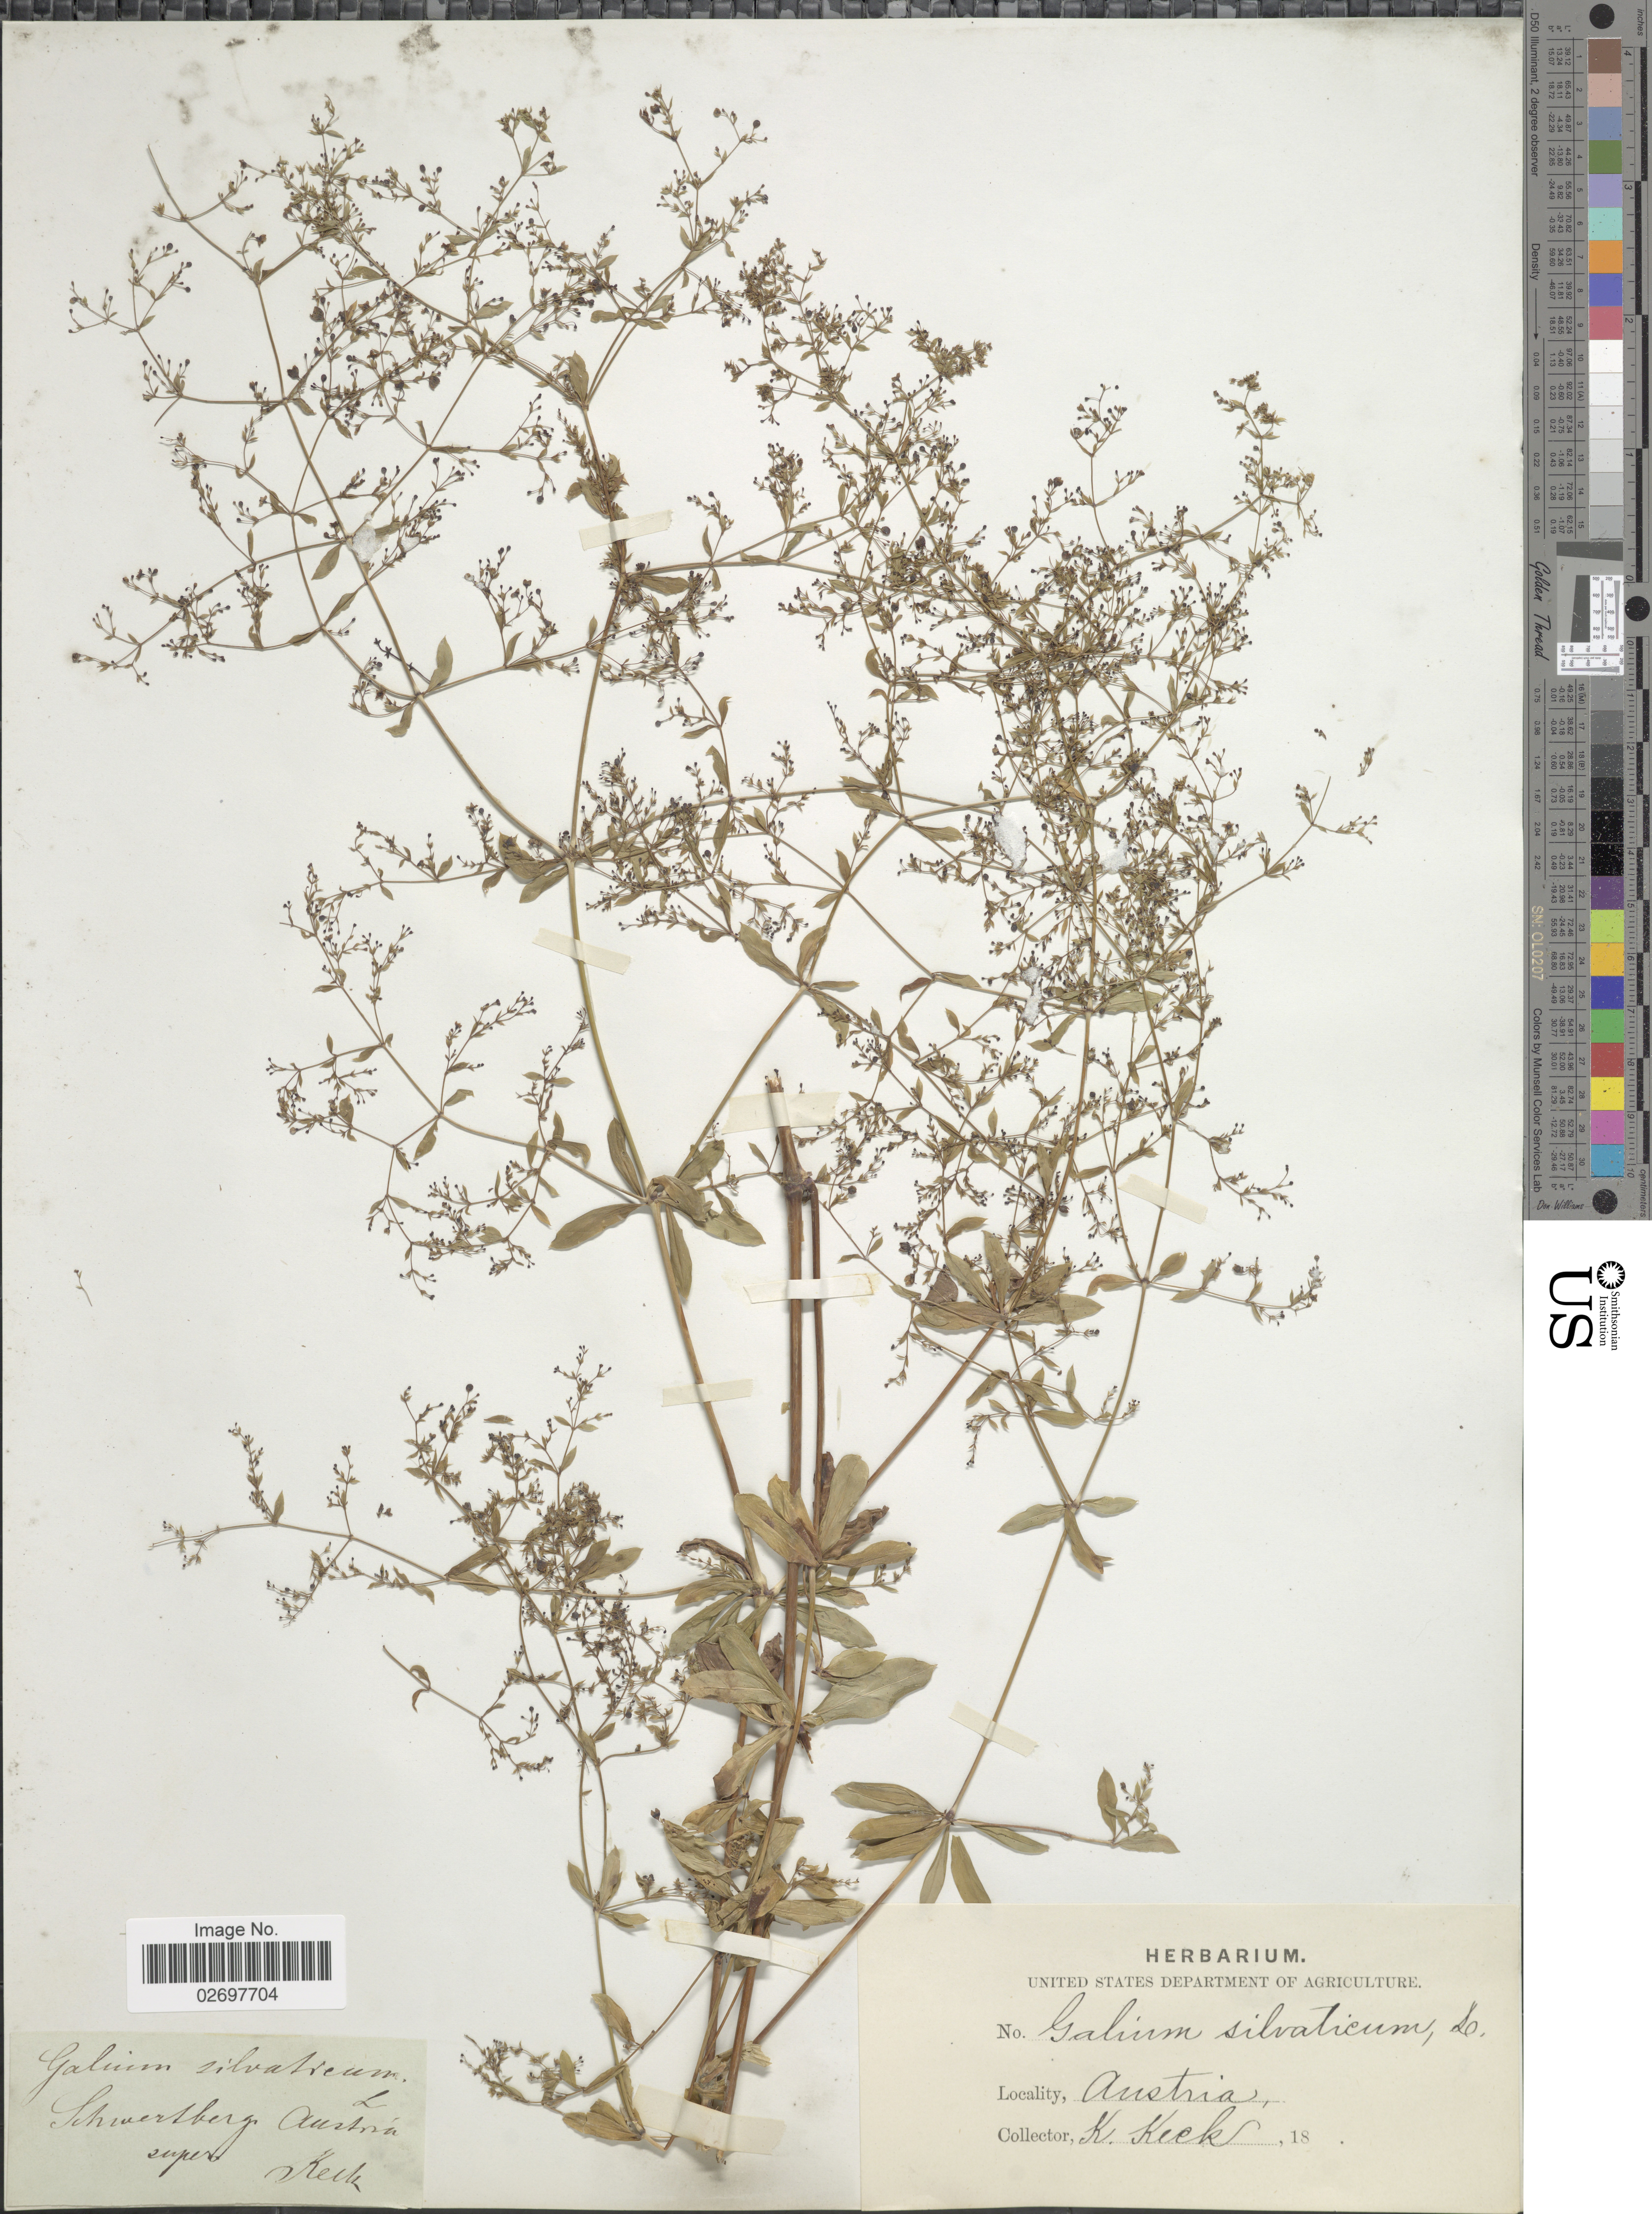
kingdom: Plantae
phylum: Tracheophyta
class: Magnoliopsida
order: Gentianales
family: Rubiaceae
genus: Galium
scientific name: Galium silvaticum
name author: L.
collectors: K. Keck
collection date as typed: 18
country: Austria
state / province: Oberosterreich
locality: Schwertberg